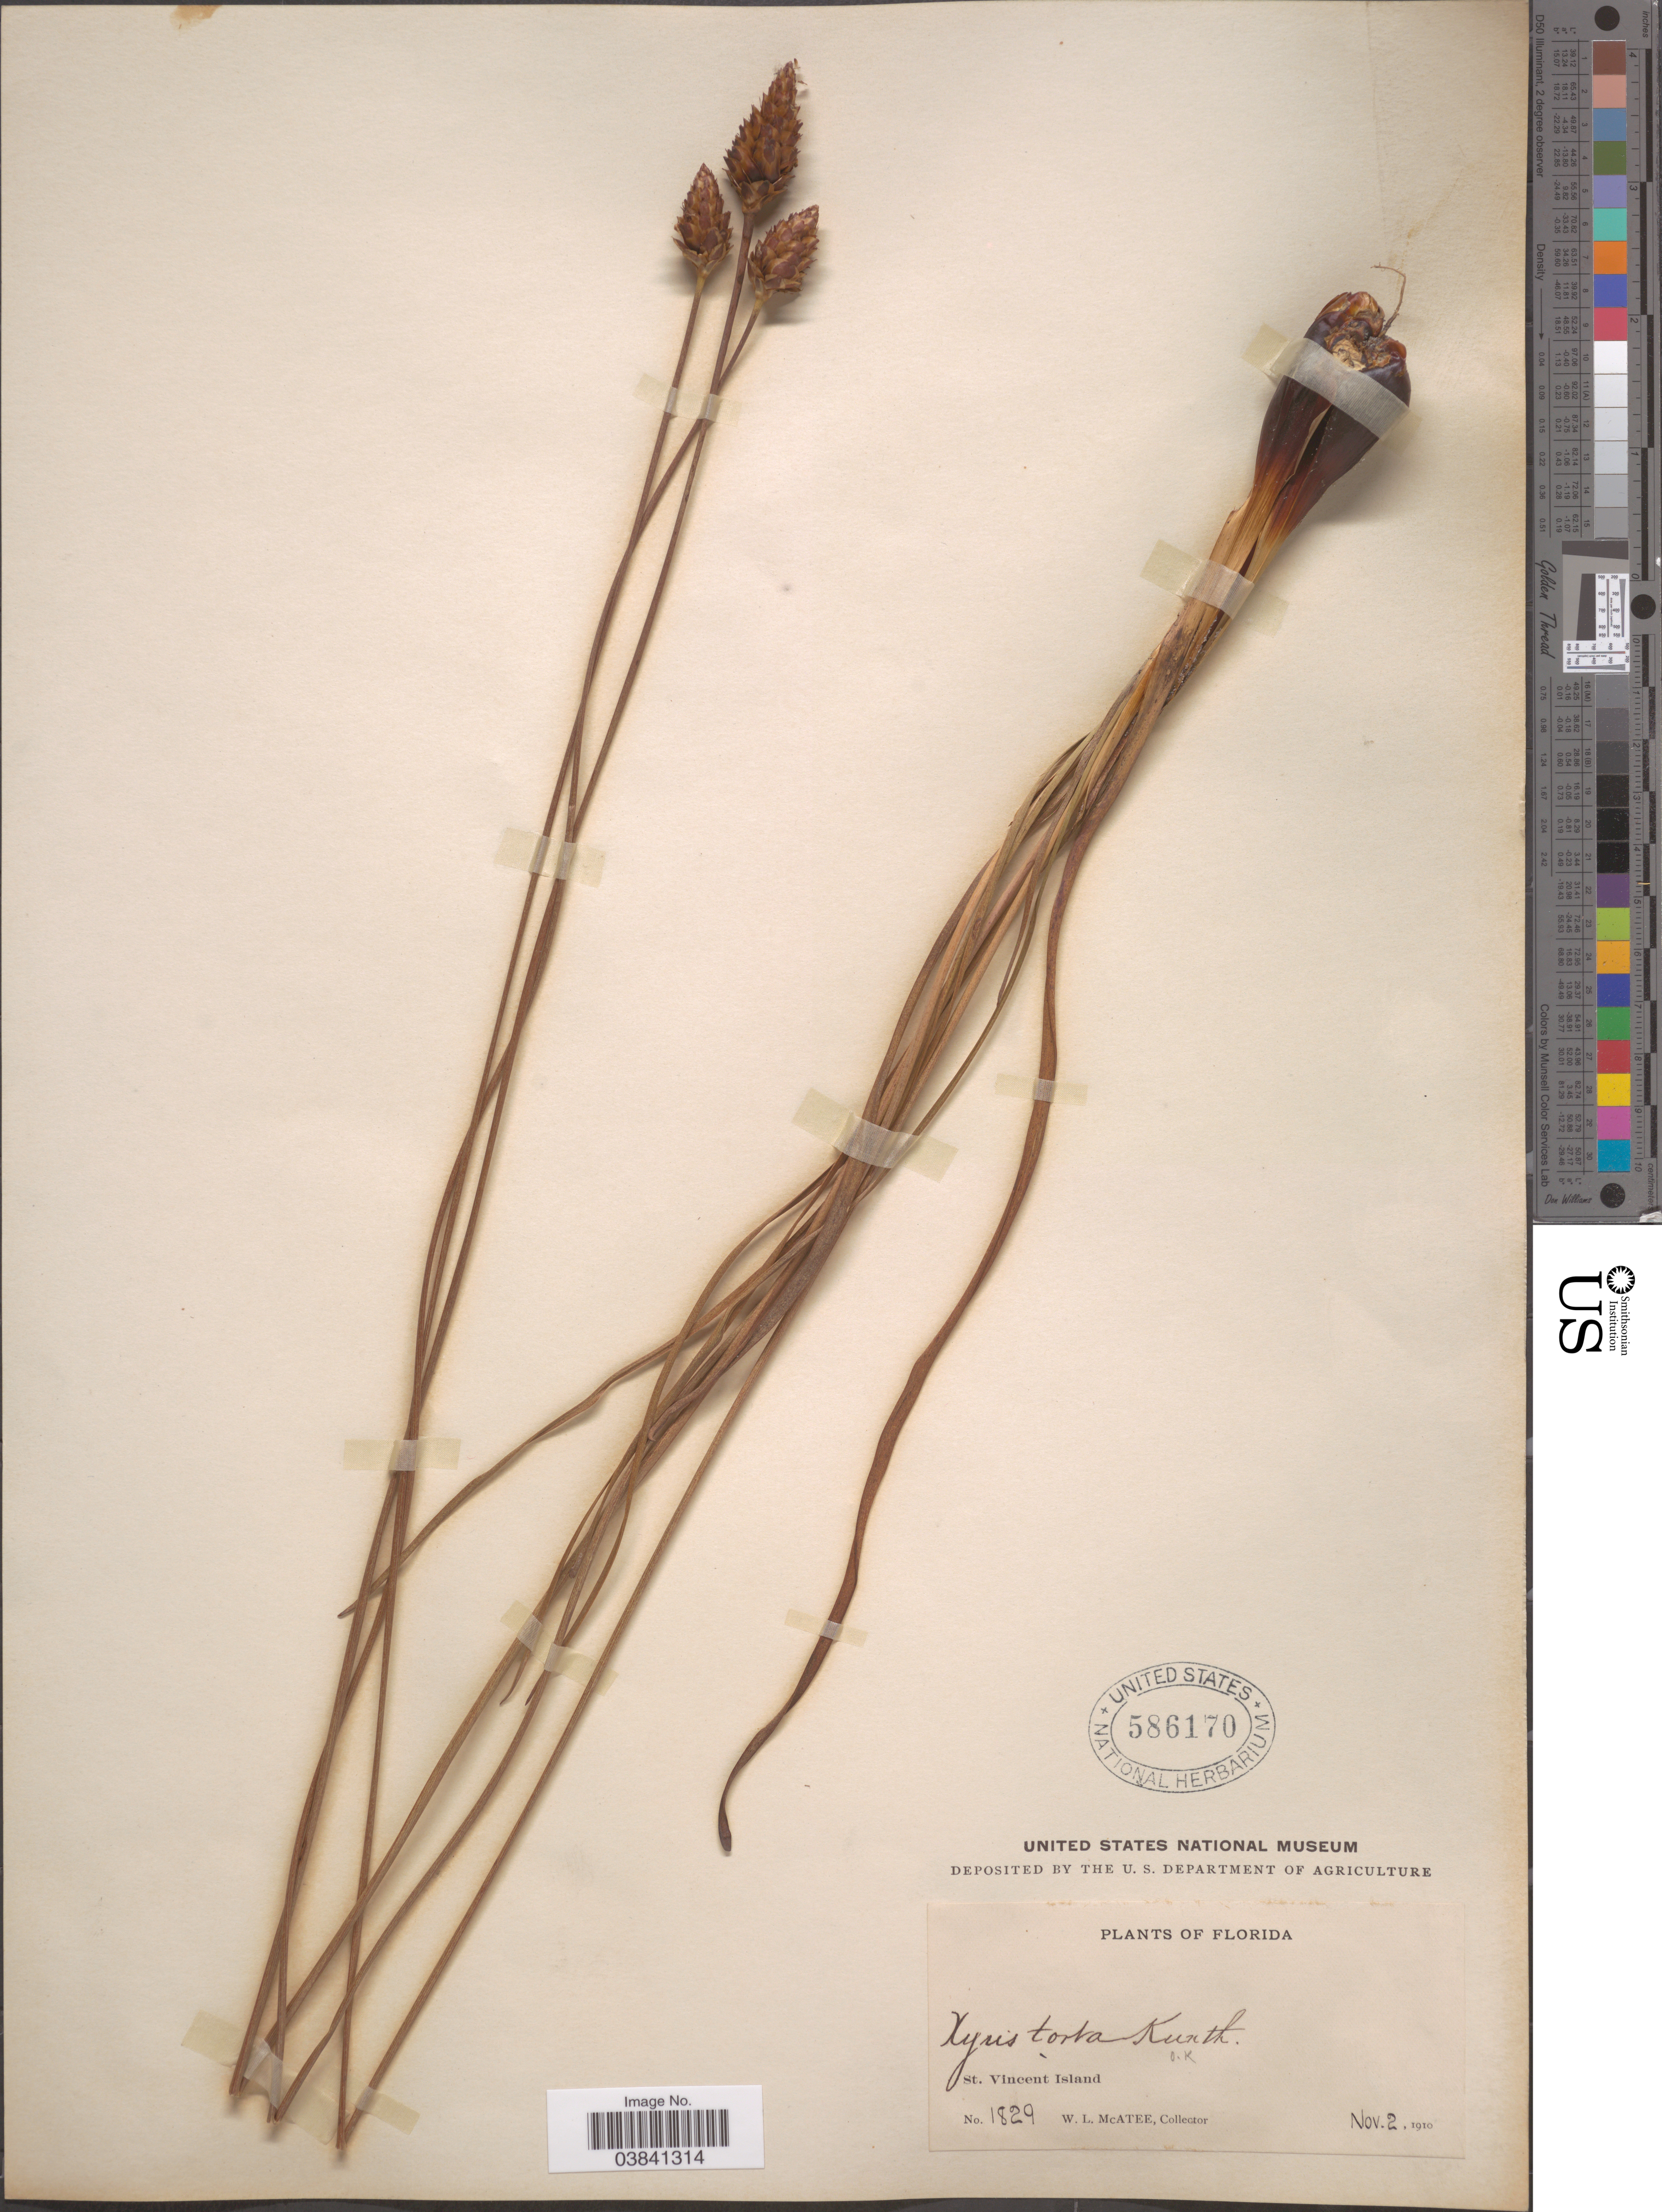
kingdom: Plantae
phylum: Tracheophyta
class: Liliopsida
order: Poales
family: Xyridaceae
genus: Xyris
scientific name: Xyris caroliniana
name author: Walter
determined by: Strong, Mark T., (BOT), Smithsonian Institution - National Museum of Natural History (UNITED STATES)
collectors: W. McAtee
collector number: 1829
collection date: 1910-11-02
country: United States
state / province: Florida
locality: St. Vincent Island.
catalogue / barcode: US 586170